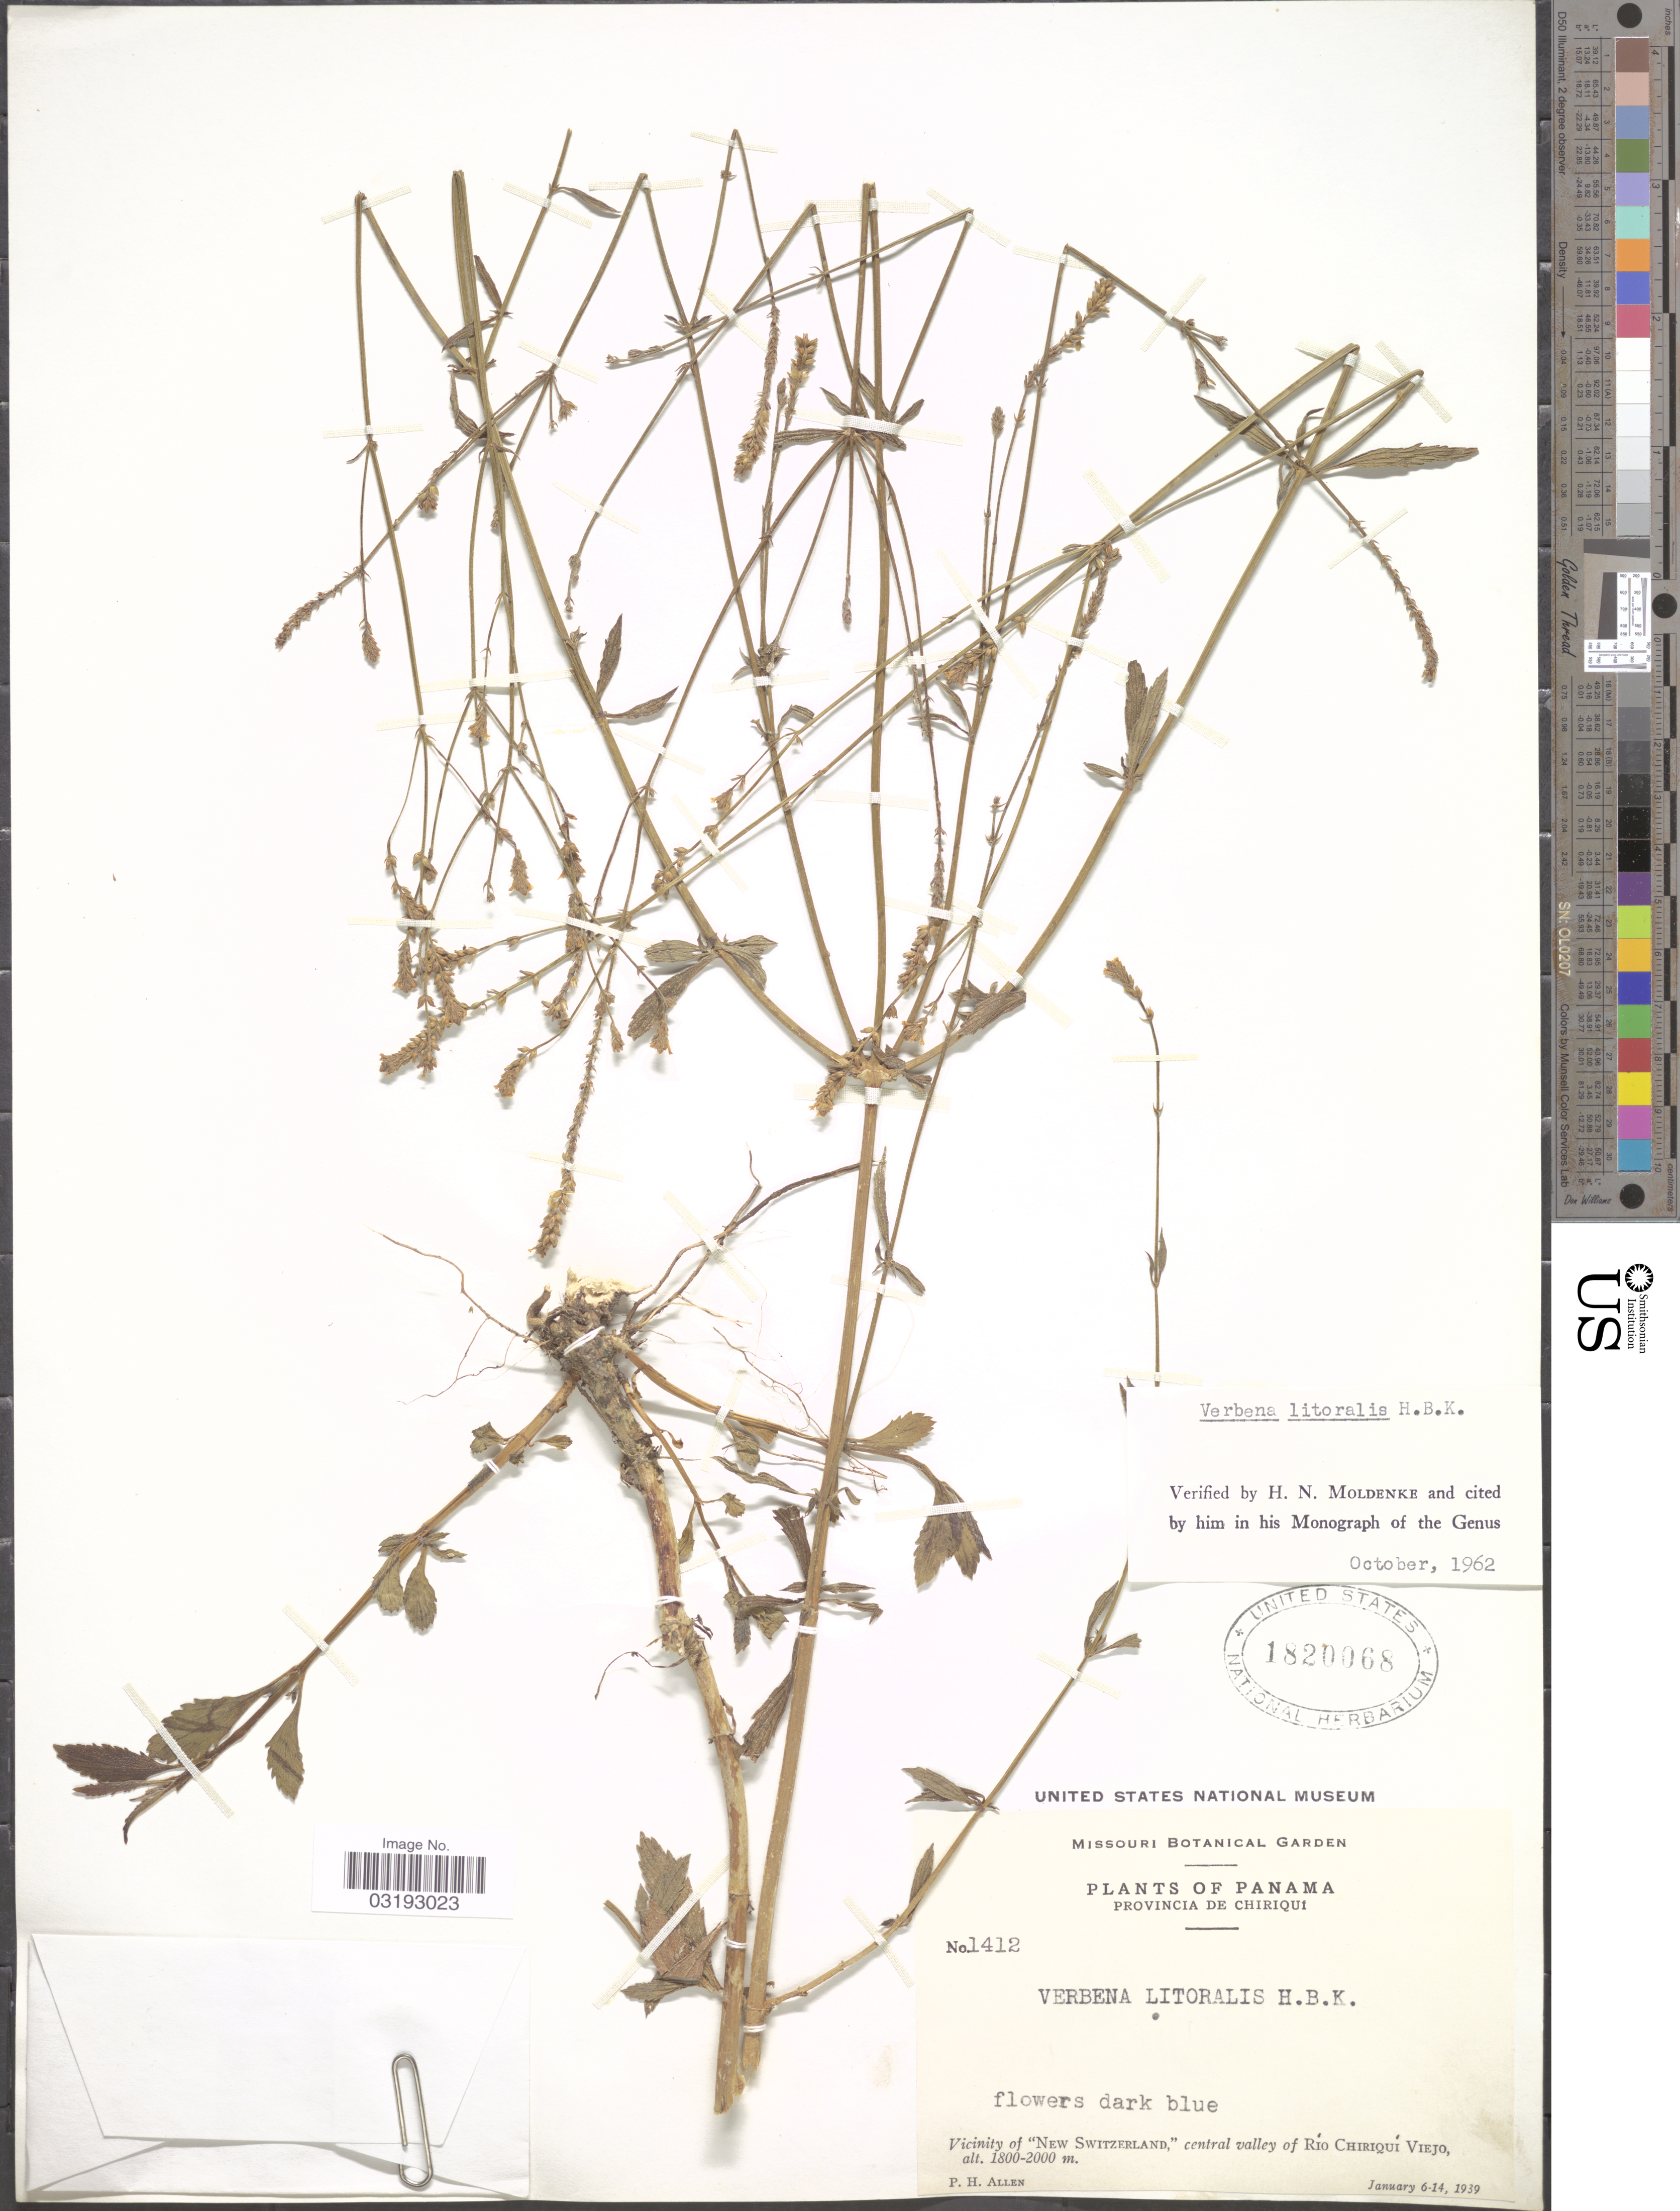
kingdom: Plantae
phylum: Tracheophyta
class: Magnoliopsida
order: Lamiales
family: Verbenaceae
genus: Verbena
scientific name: Verbena litoralis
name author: Kunth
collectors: P. H. Allen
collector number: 1412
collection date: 1939-01-06/1939-01-14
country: Panama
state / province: Chiriqui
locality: Vicinity of "New Switzerland," central valley of Río Chiriquí Viejo.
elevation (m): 1800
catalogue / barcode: US 1820068